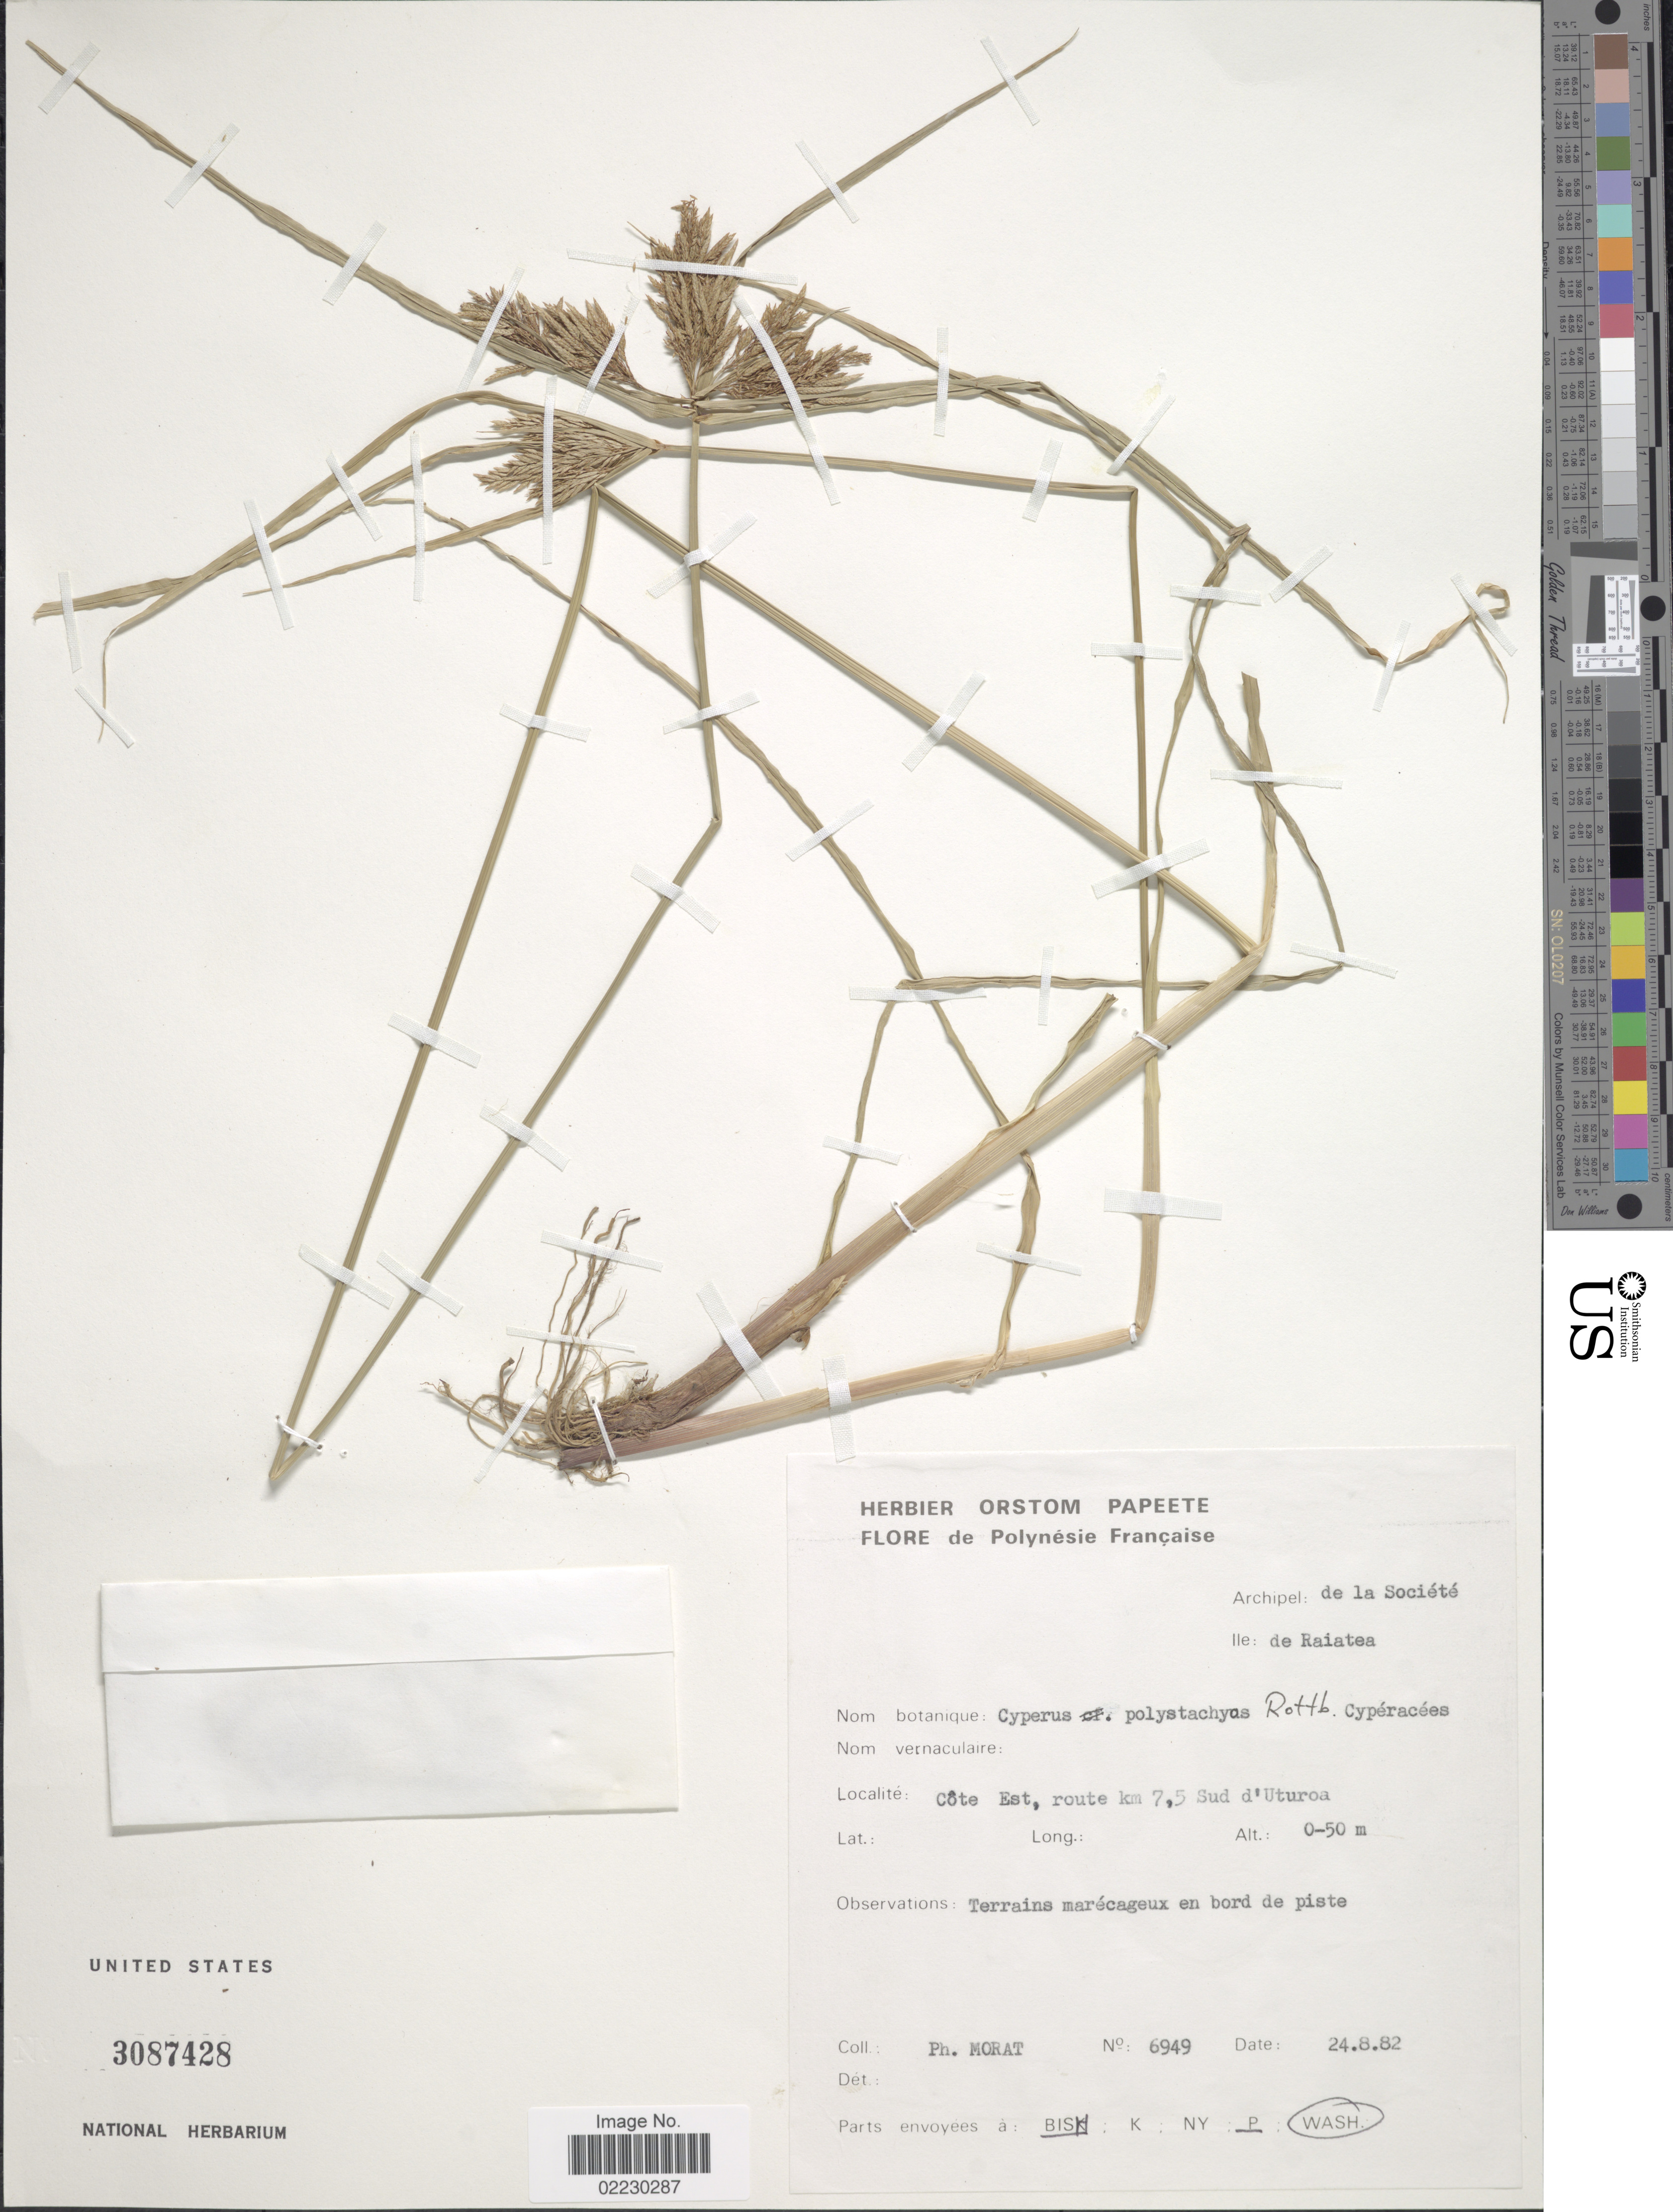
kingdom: Plantae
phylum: Tracheophyta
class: Liliopsida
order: Poales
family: Cyperaceae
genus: Cyperus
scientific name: Cyperus polystachyos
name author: Rottb.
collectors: P. Morat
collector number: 6949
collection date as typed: Transcribed d/m/y: 24/8/82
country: French Polynesia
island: Raiatea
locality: Archipel: de la Societe, Ile: de Raiatea, Cote Est, route km 7,5 Sud d'Uturoa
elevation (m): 0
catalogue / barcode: US 3087428